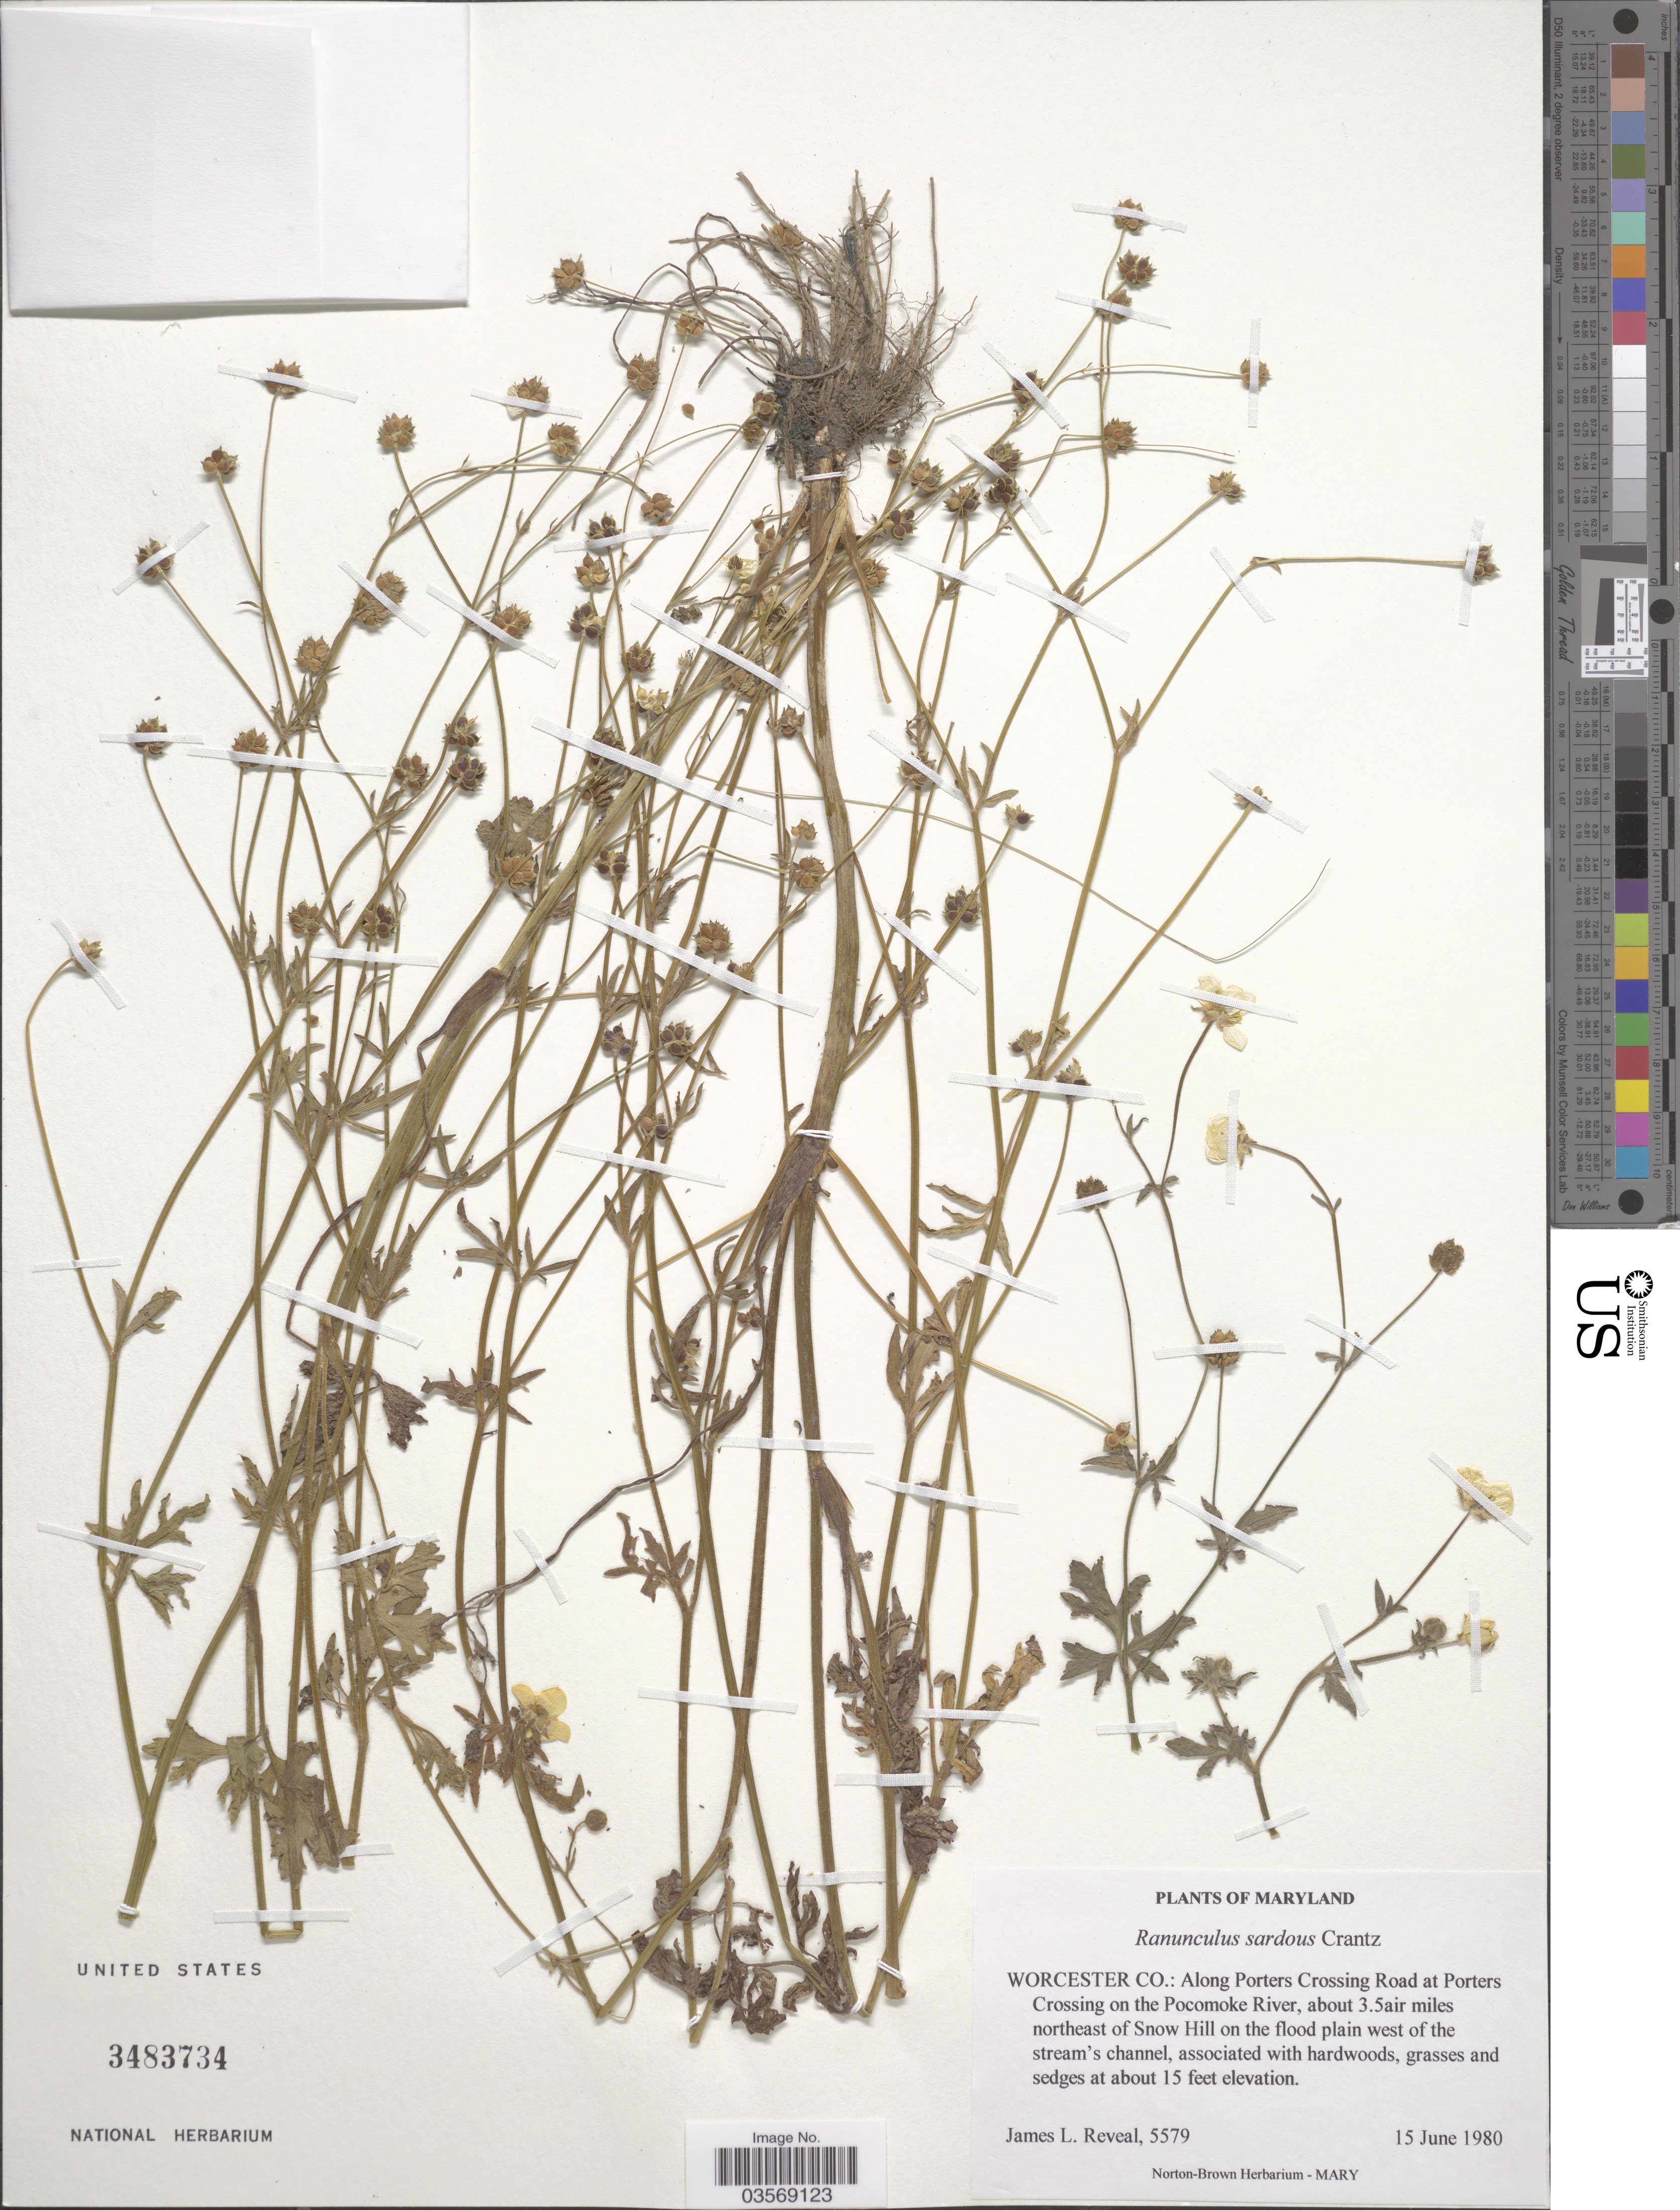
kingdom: Plantae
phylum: Tracheophyta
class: Magnoliopsida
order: Ranunculales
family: Ranunculaceae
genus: Ranunculus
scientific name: Ranunculus sardous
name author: Crantz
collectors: J. L. Reveal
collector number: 5579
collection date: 1980-06-15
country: United States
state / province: Maryland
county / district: Worcester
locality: Worcester Co.: Along Porters Crossing Road at Porters Crossing on the Pocomoke River, about 3.5air miles northeast of Snow Hill on the flood plain west of the stream's channel.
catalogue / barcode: US 3483734